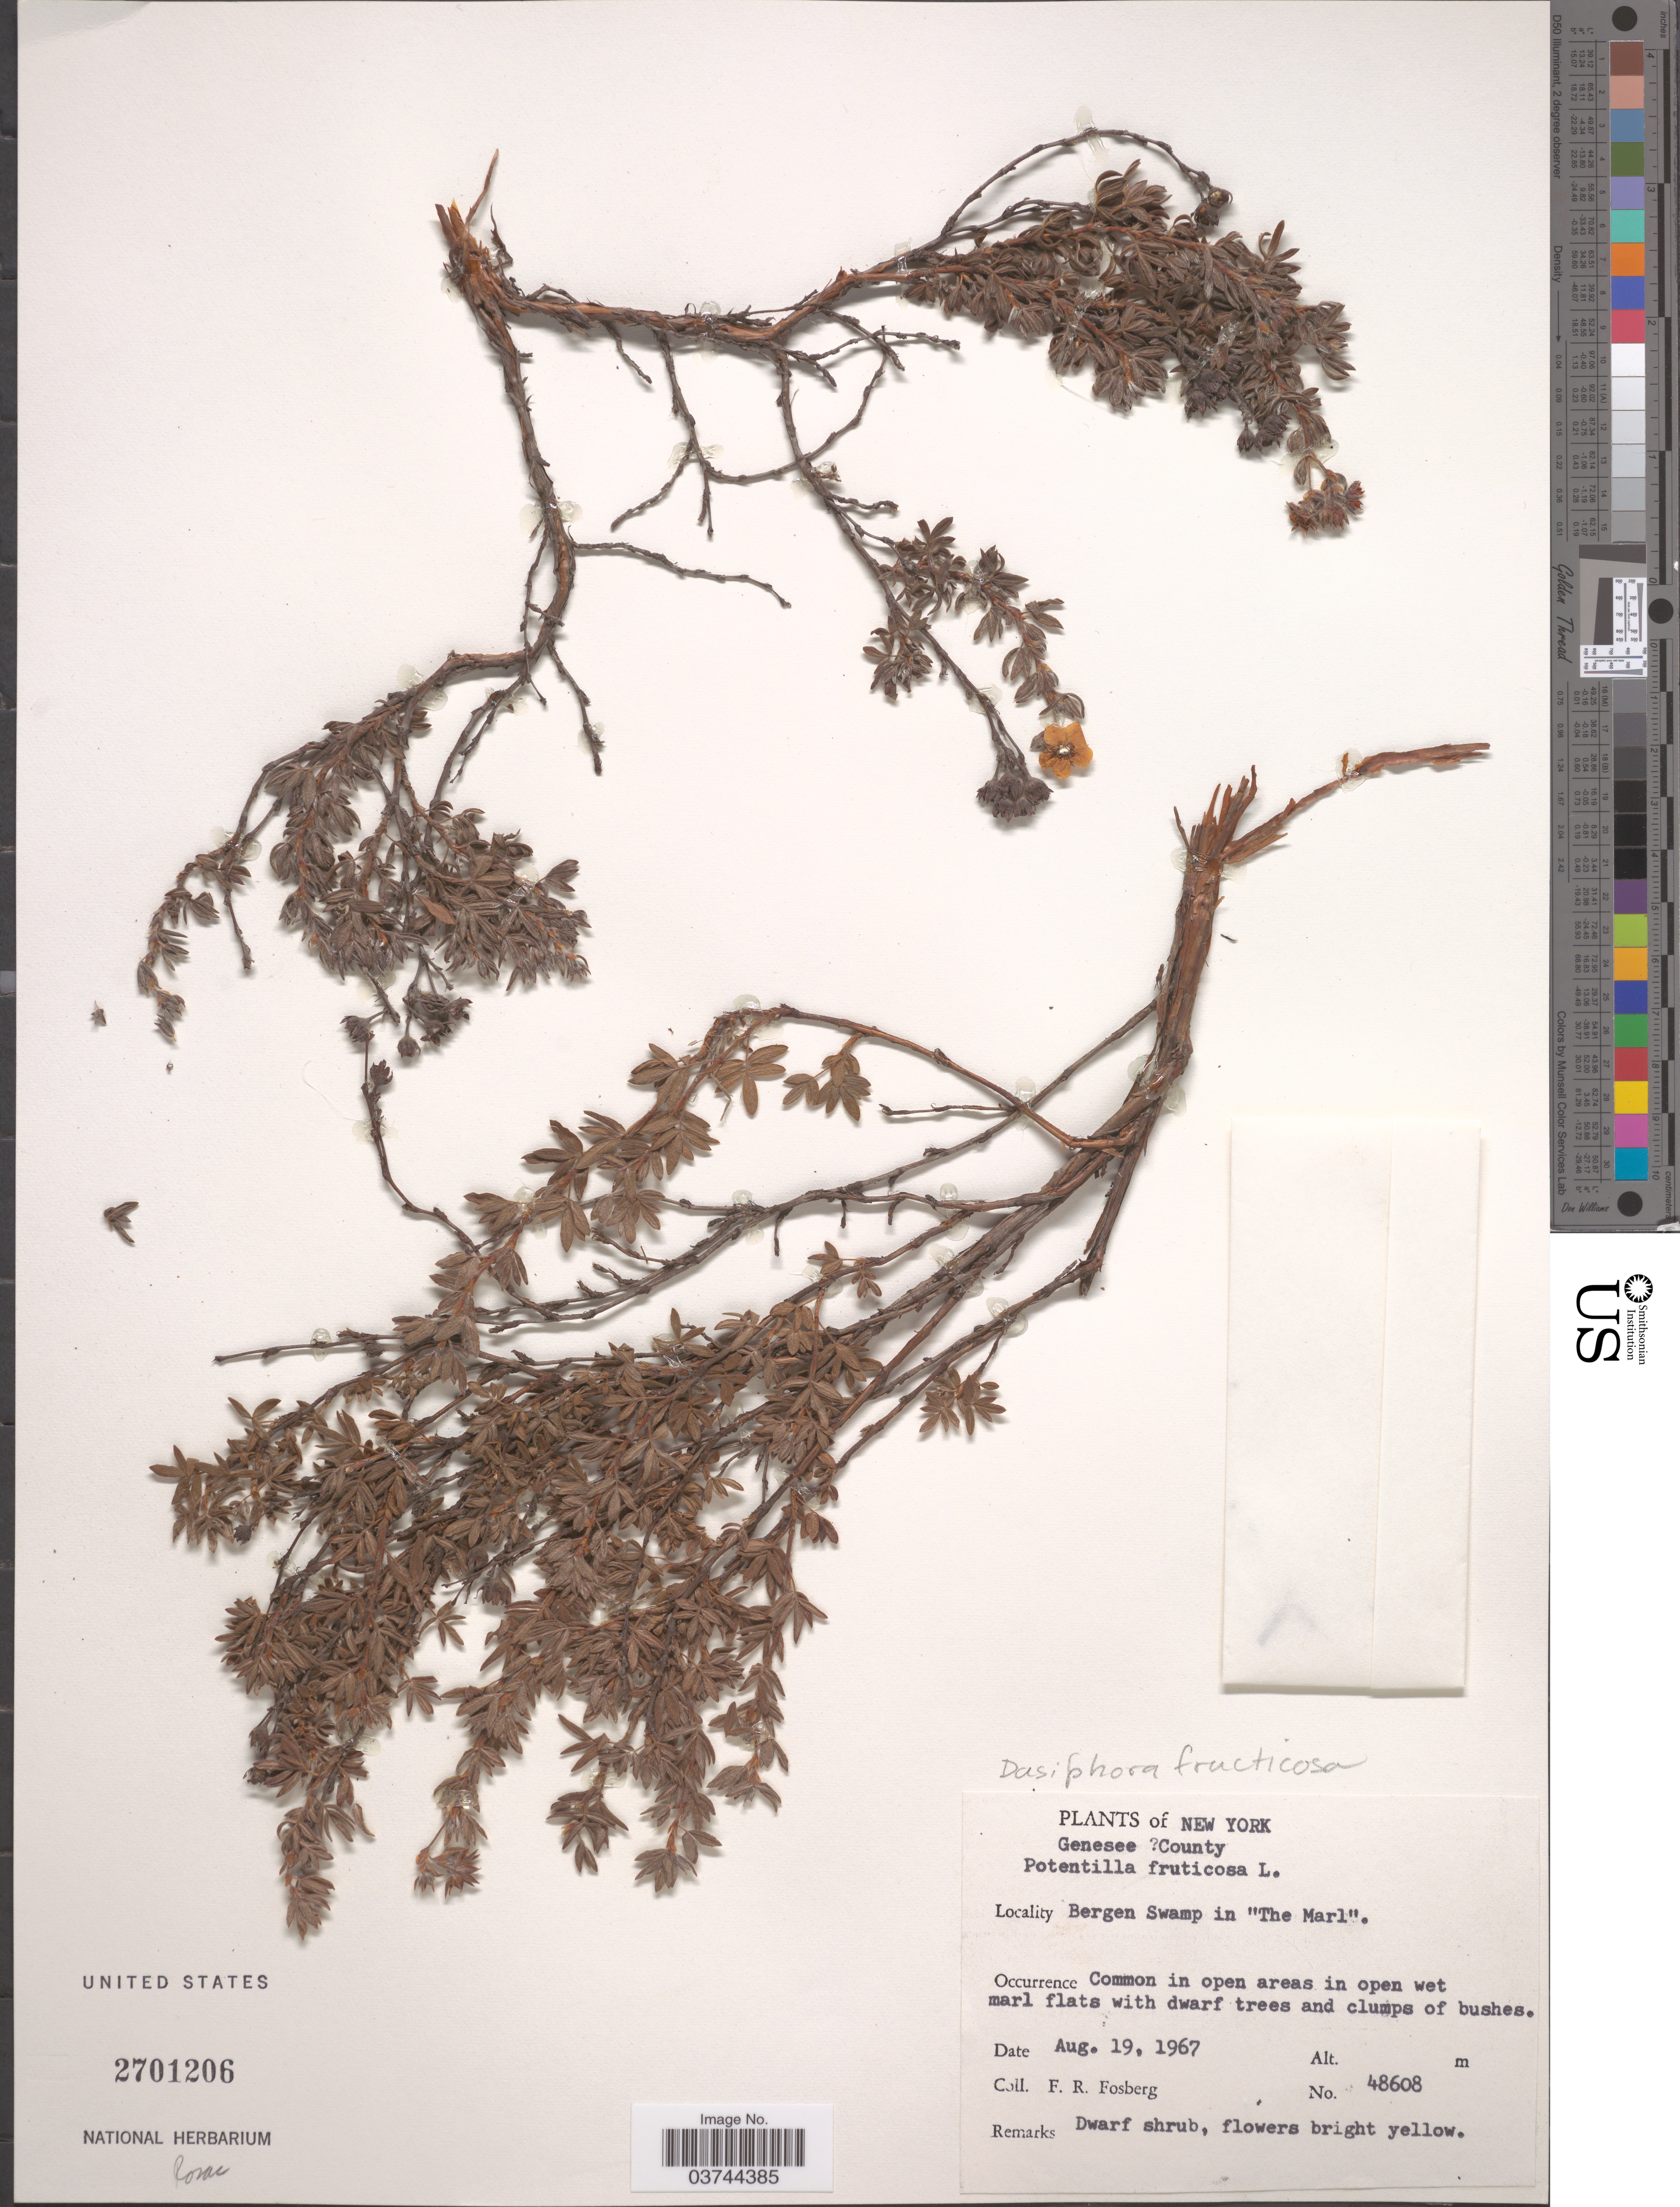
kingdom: Plantae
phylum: Tracheophyta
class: Magnoliopsida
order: Rosales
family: Rosaceae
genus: Dasiphora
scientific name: Dasiphora fruticosa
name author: (L.) Rydb.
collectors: F. R. Fosberg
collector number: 48608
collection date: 1967-08-19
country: United States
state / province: New York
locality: Genesee County. Bergen Swamp in "The Marl".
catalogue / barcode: US 2701206